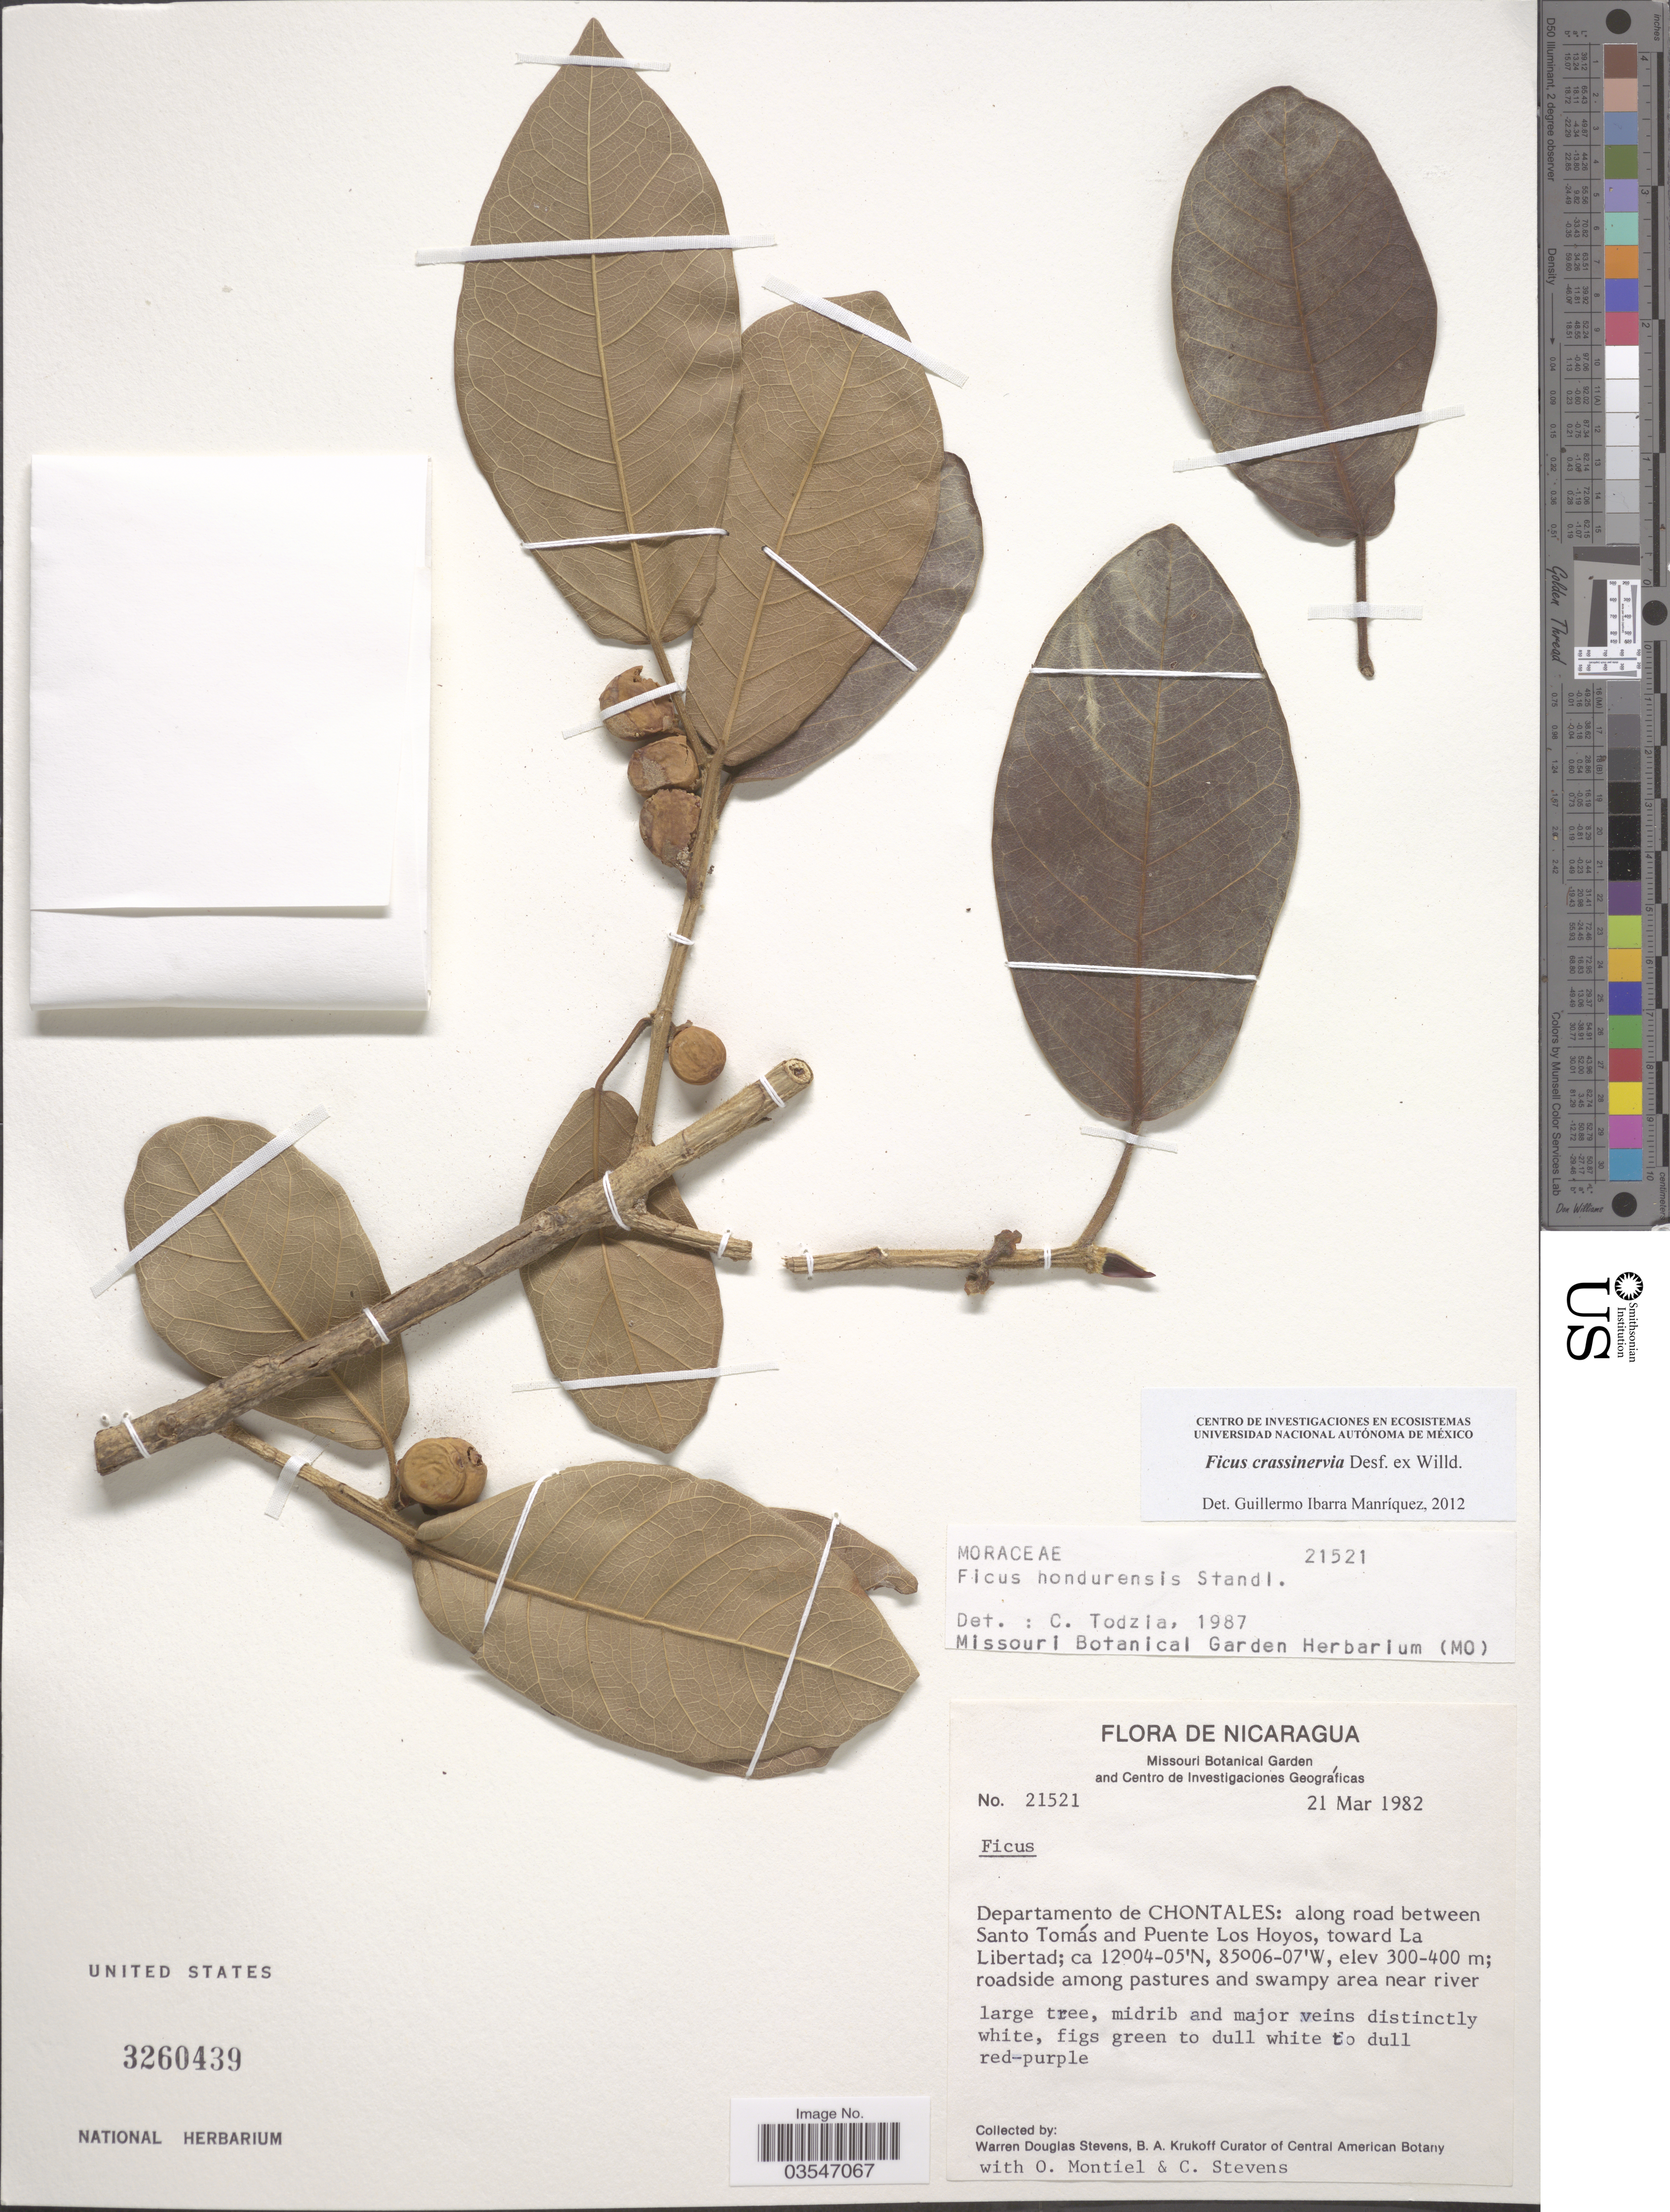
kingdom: Plantae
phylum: Tracheophyta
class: Magnoliopsida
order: Rosales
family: Moraceae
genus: Ficus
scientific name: Ficus crassinervia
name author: Desf. ex Willd.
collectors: W. D. Stevens, B. A. Krukoff, O. Montiel & C. Stevens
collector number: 21521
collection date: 1982-03-21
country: Nicaragua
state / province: Chontales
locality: Departamento de Chontales: along road between Santo Tomás and Puente Los Hoyos, toward La Libertad.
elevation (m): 300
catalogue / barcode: US 3260439